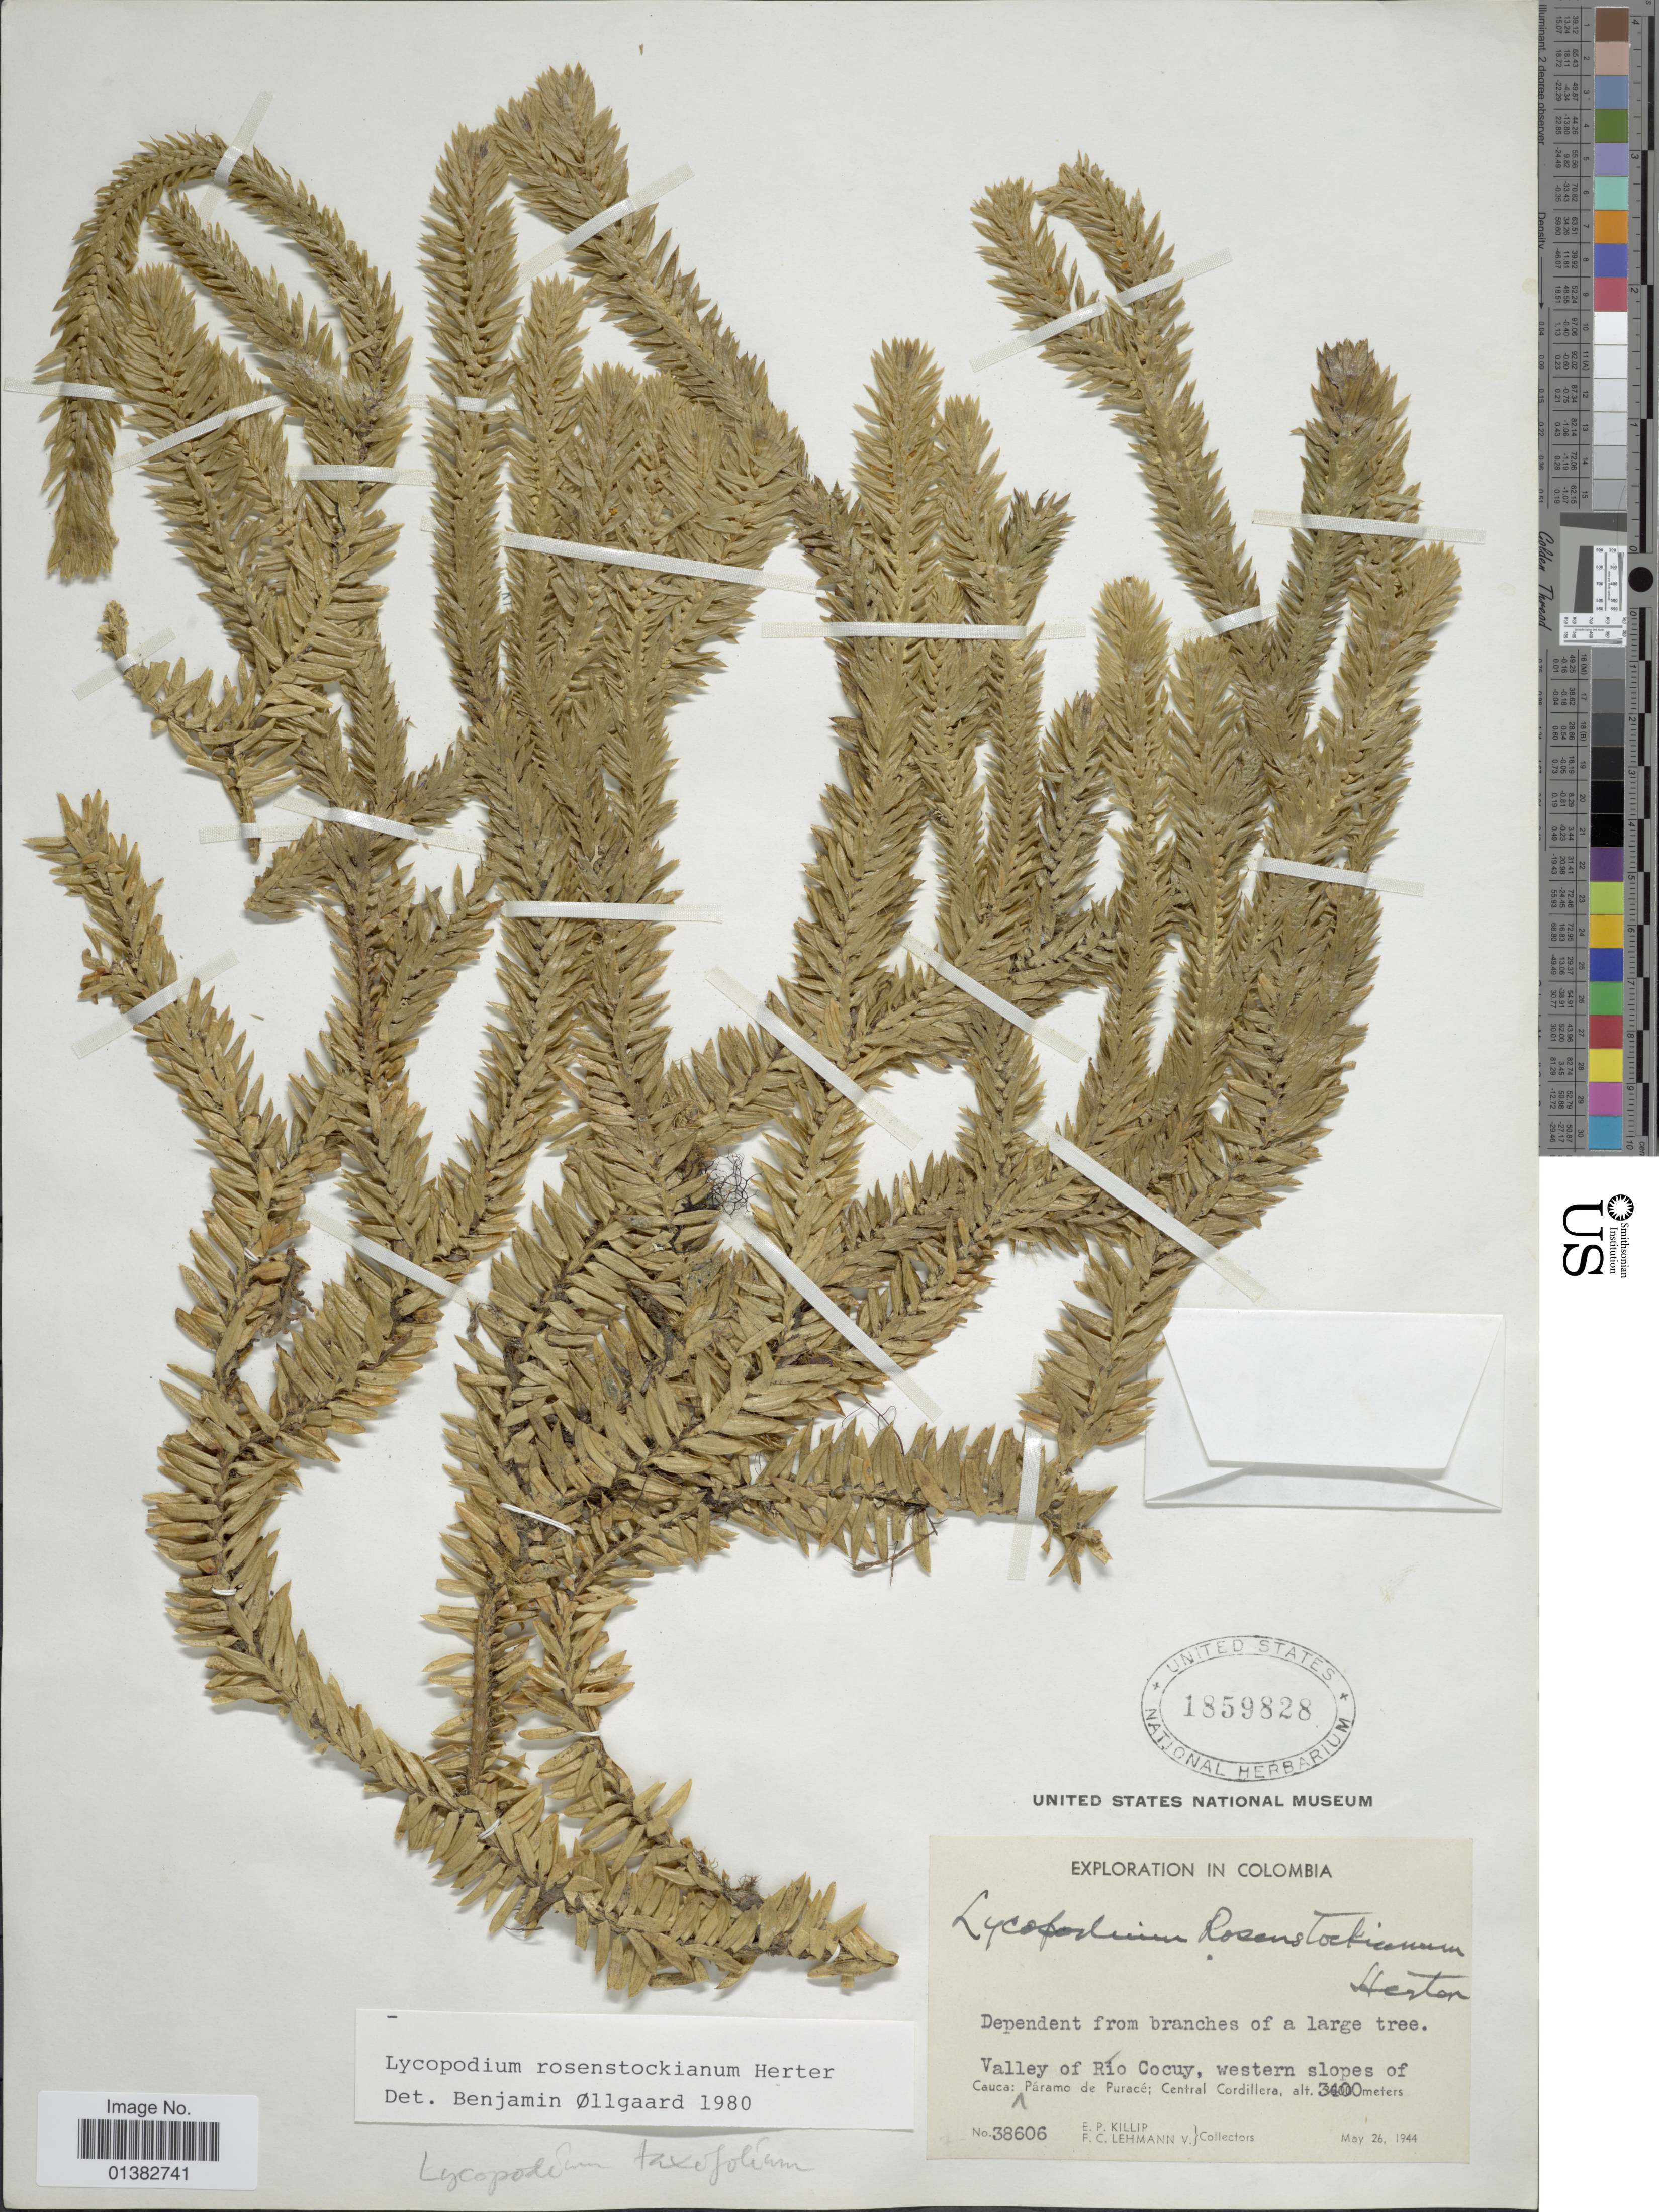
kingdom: Plantae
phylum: Tracheophyta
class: Lycopodiopsida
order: Lycopodiales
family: Lycopodiaceae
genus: Phlegmariurus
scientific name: Phlegmariurus rosenstockianus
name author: (Herter) B. Øllg.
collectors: E. P. Killip & F. Lehmann v.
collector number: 38606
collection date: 1944-05-26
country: Colombia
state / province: Cauca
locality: Valley of Rio Cocuy, western slopes of Cauca: Páramo de Puracé; Central Cordillera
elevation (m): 3400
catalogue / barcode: US 1859828